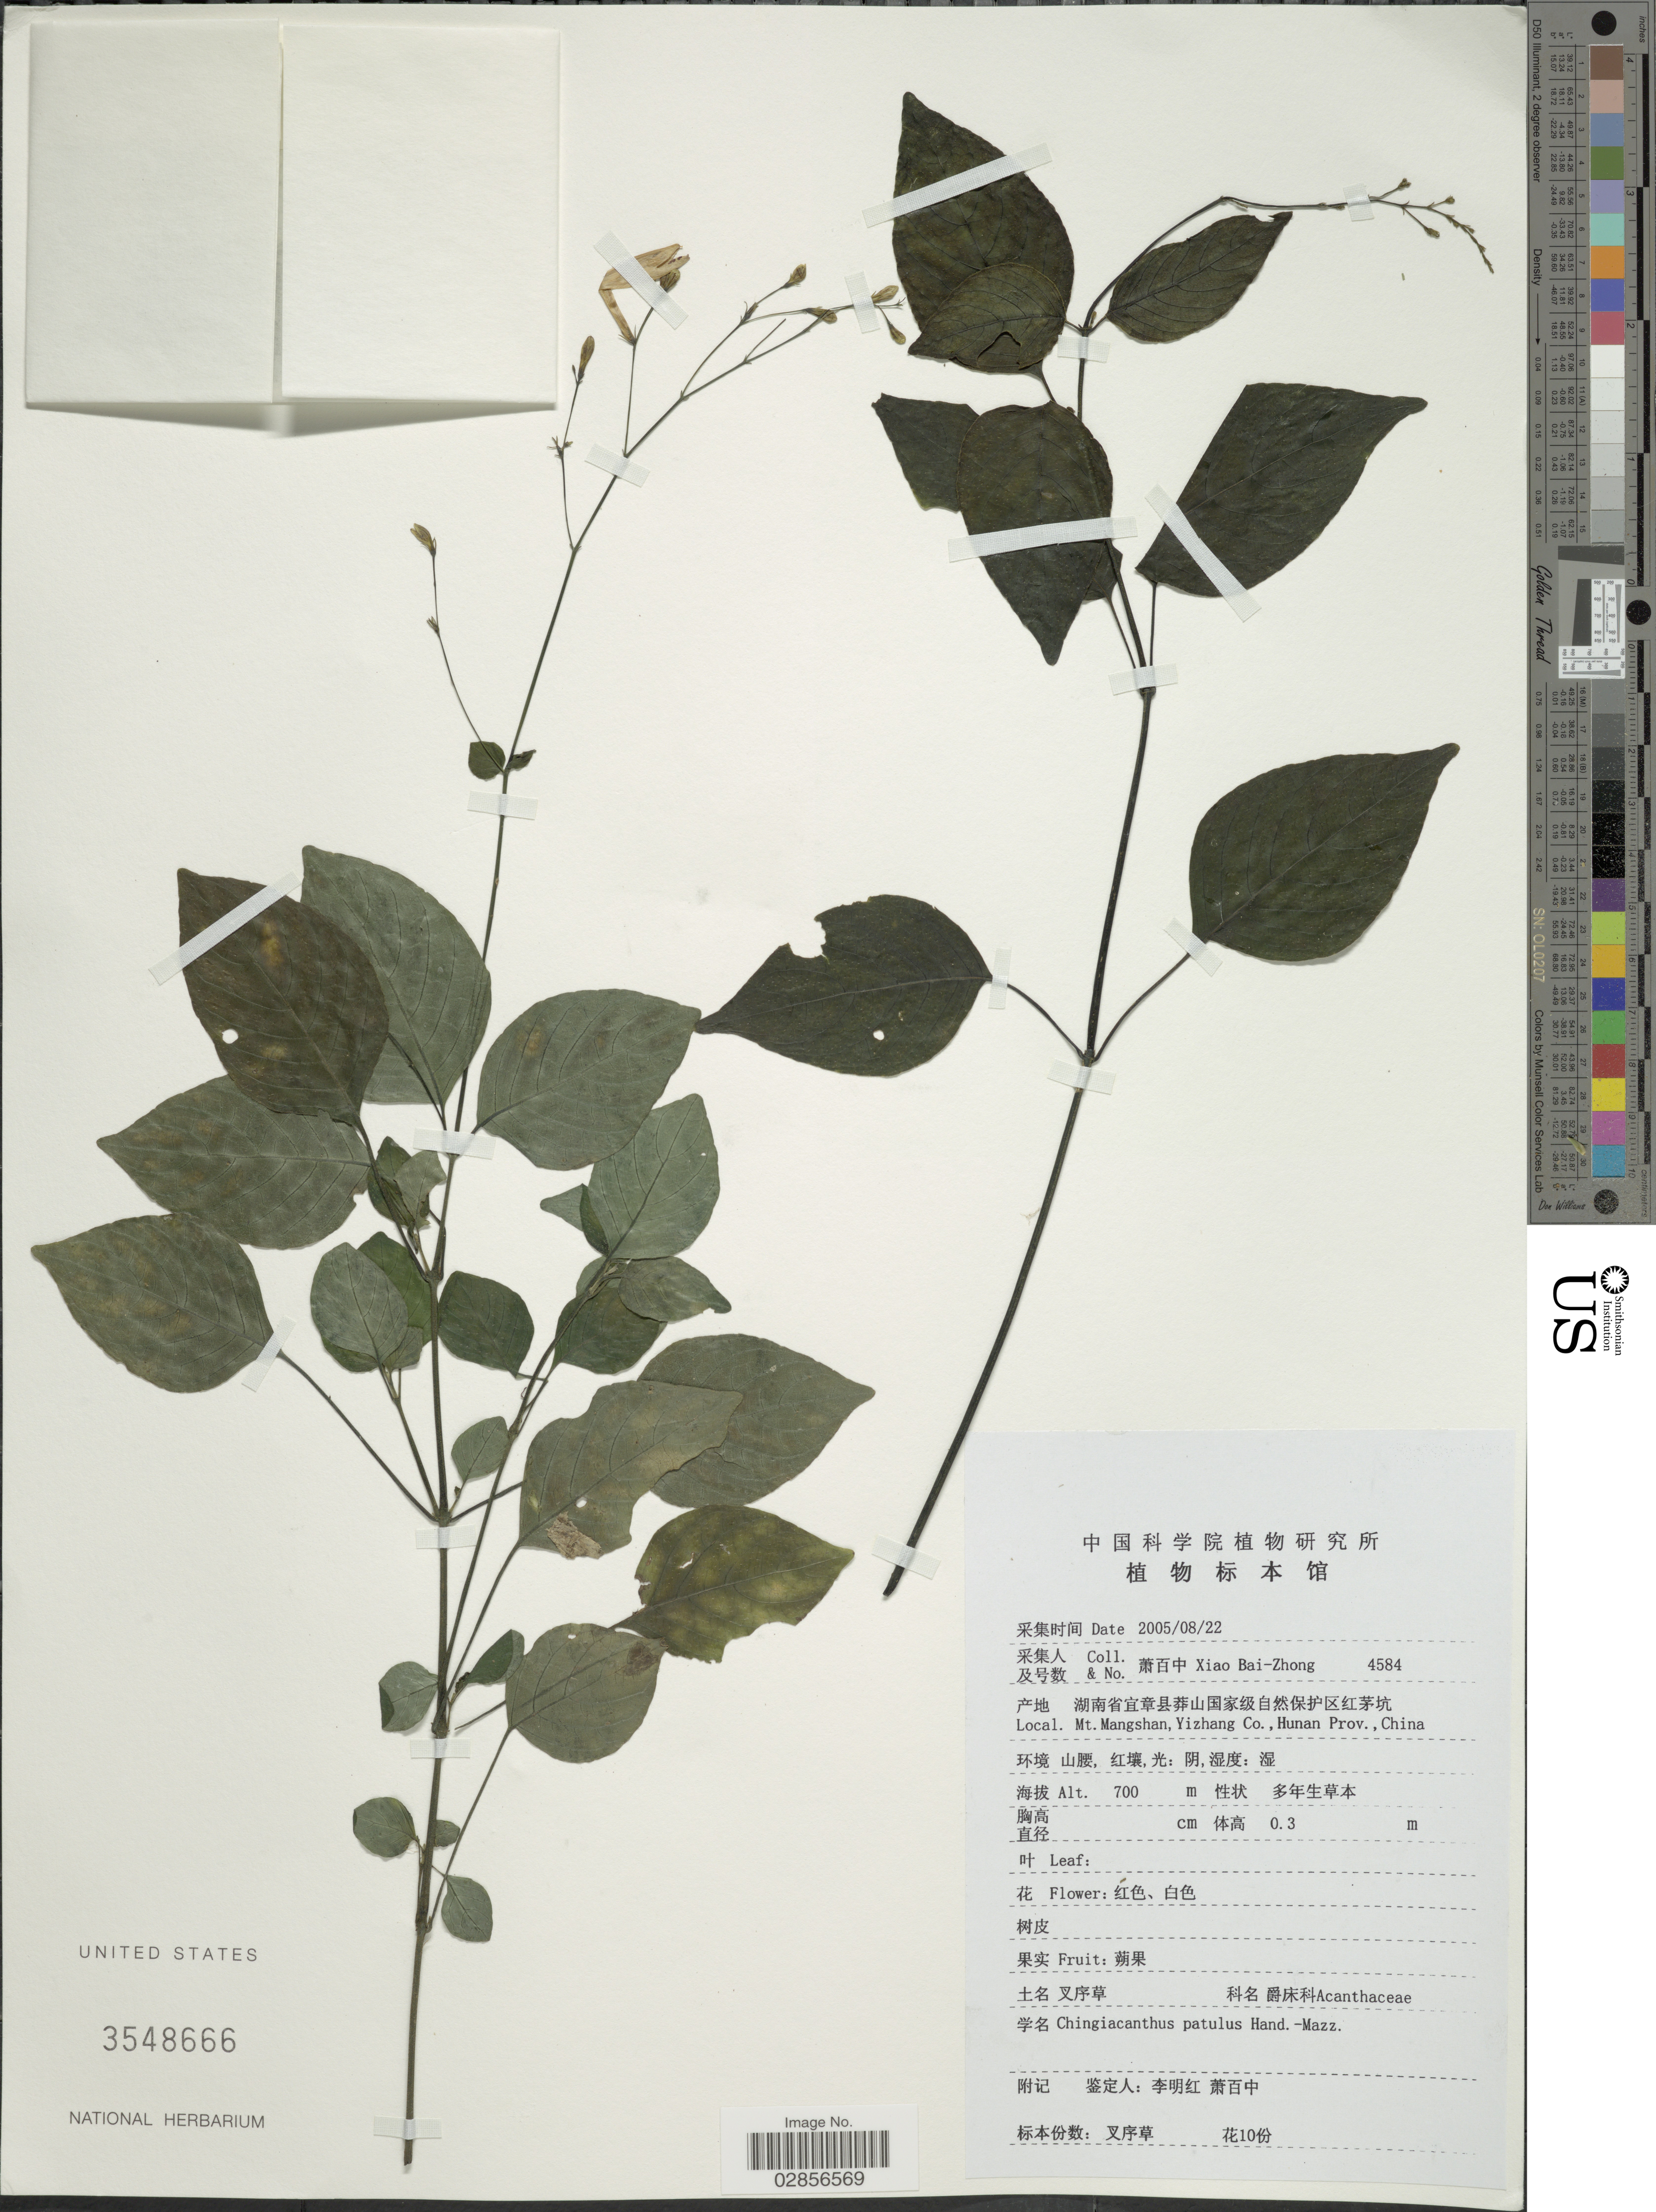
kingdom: Plantae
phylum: Tracheophyta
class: Magnoliopsida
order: Lamiales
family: Acanthaceae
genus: Strobilanthes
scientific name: Strobilanthes patulus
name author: Benoist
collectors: B. Z. Xiao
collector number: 4584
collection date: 2005-08-22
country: China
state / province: Hunan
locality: Mt. Mangshan, Yizhang Co., Hunan Prov.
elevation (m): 700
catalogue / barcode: US 3548666